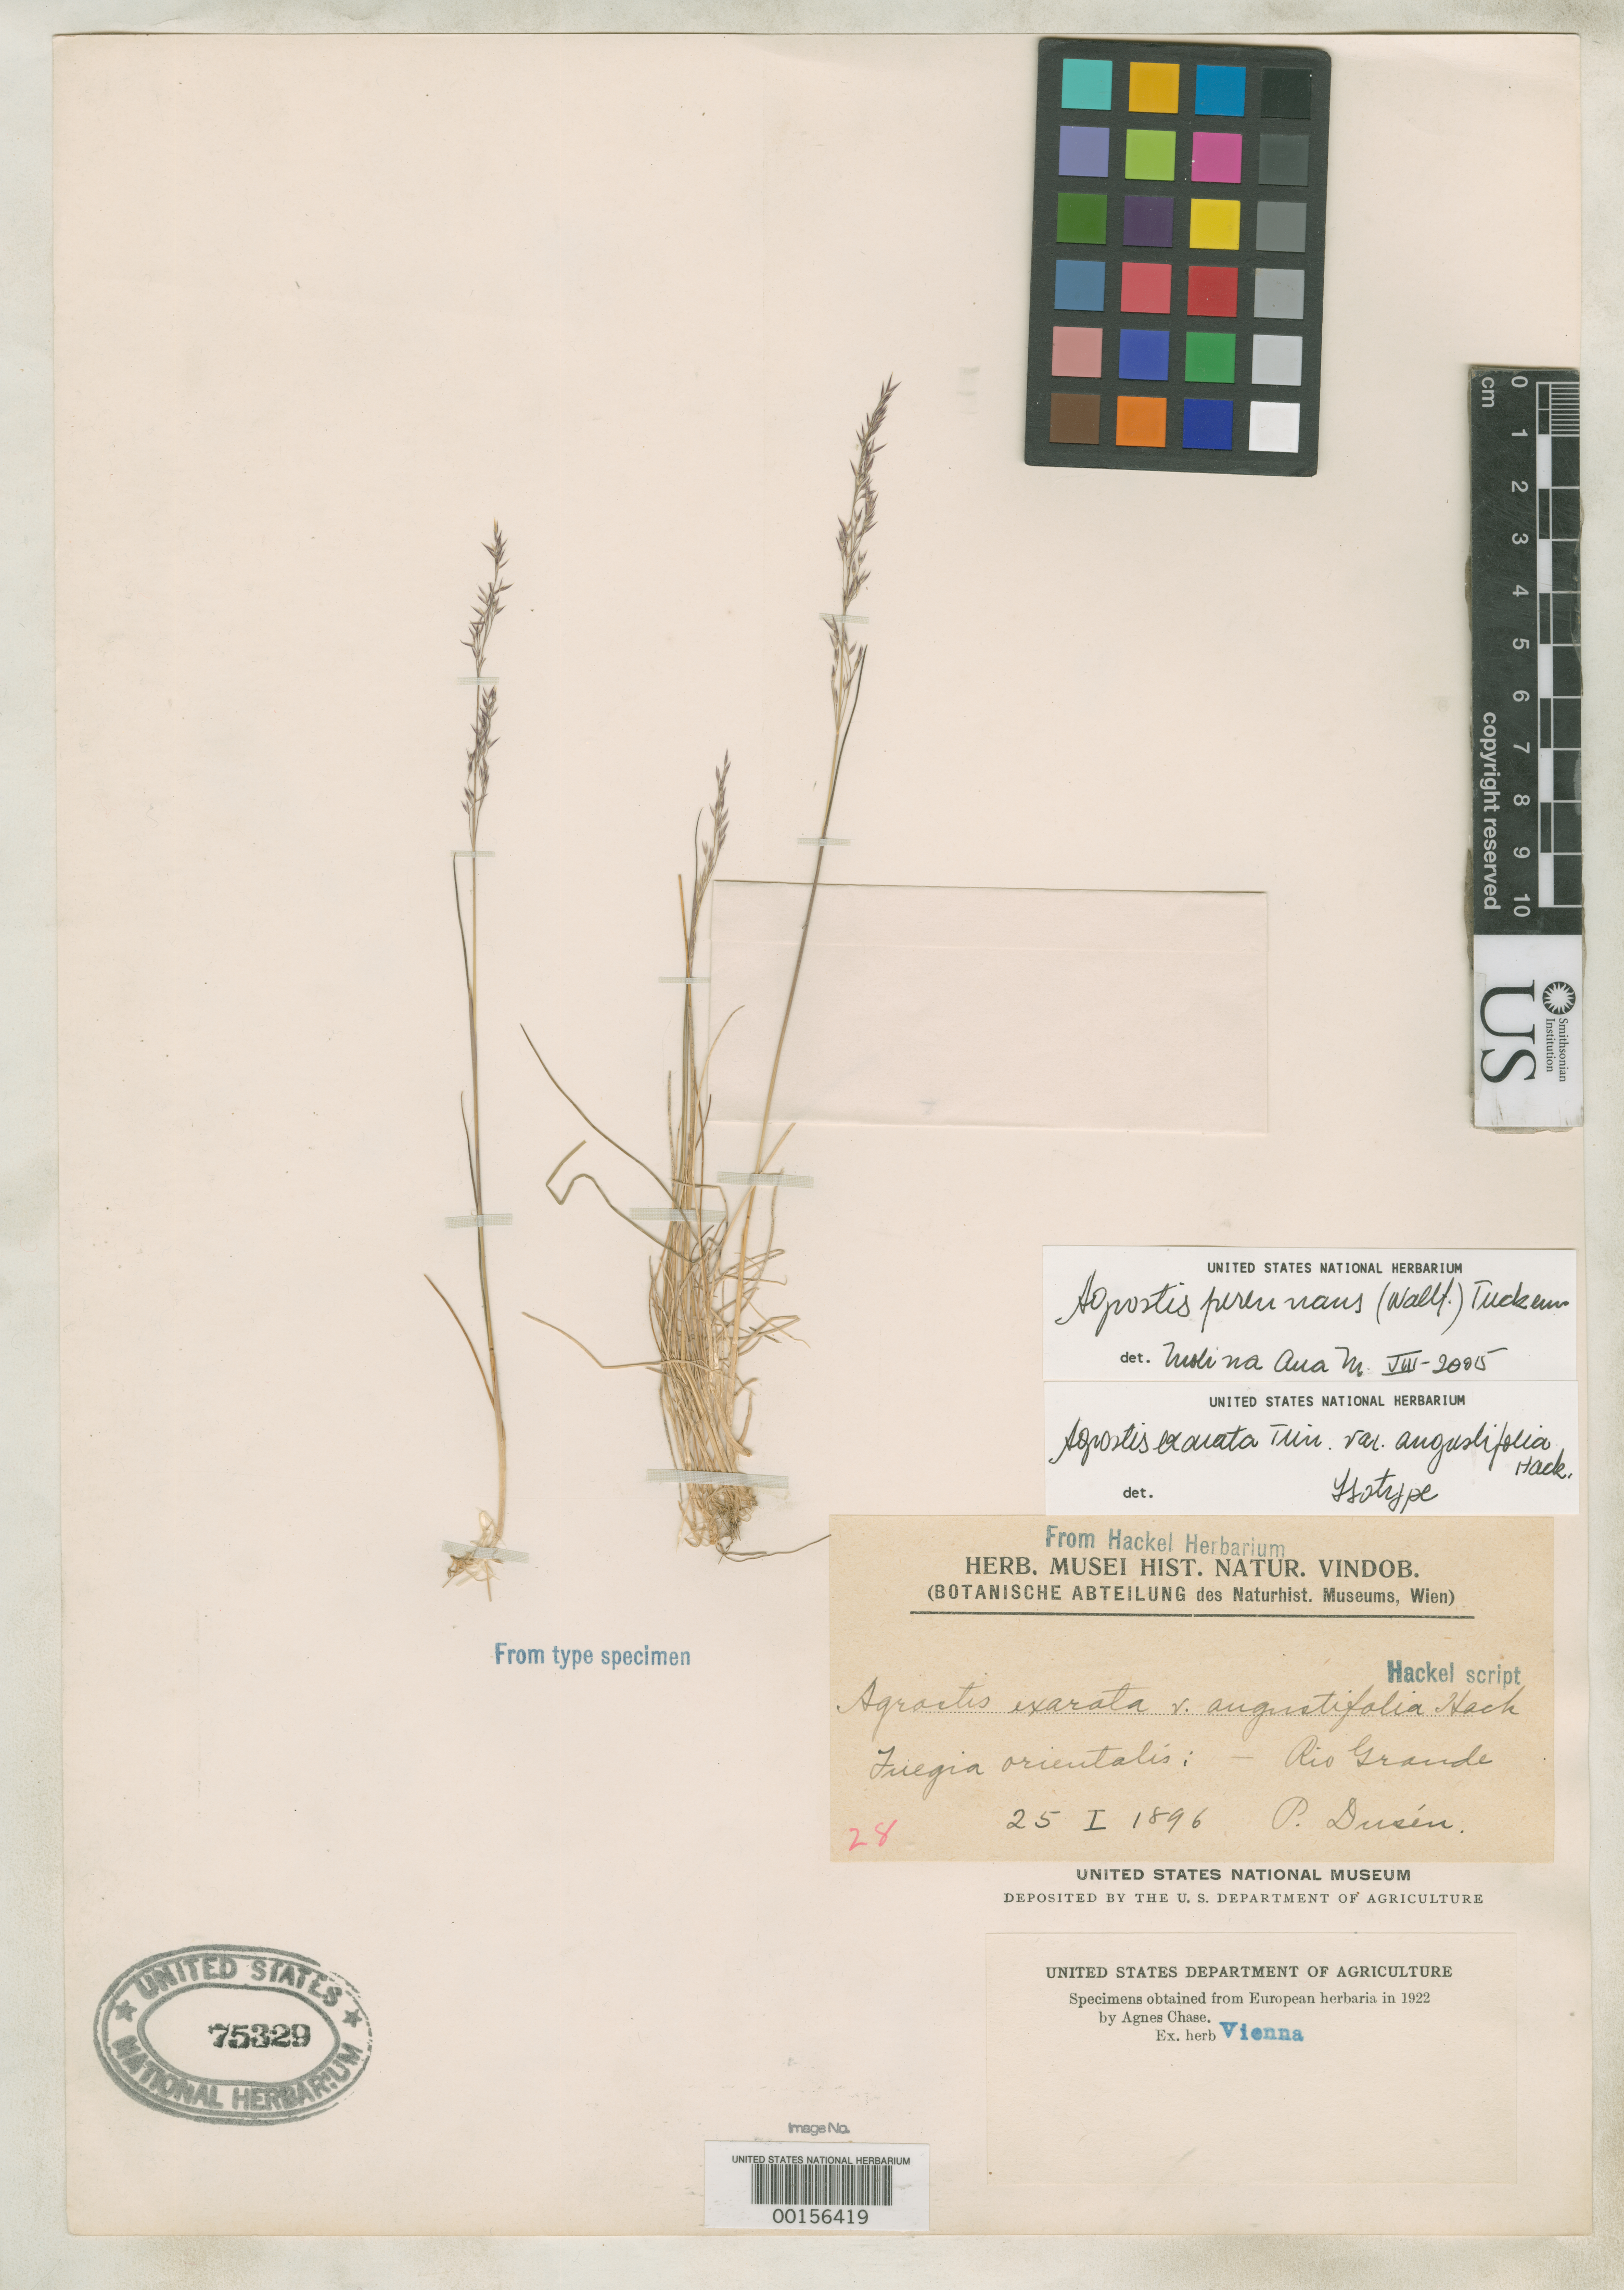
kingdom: Plantae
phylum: Tracheophyta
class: Liliopsida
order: Poales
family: Poaceae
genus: Agrostis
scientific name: Agrostis exarata var. angustifolia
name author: Hack.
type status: Type Fragment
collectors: P. Dusén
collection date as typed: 25 --- 1896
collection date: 1896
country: Argentina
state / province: Tierra del Fuego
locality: Rio Grande, Tierra del Fuego.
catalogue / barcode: US 75329